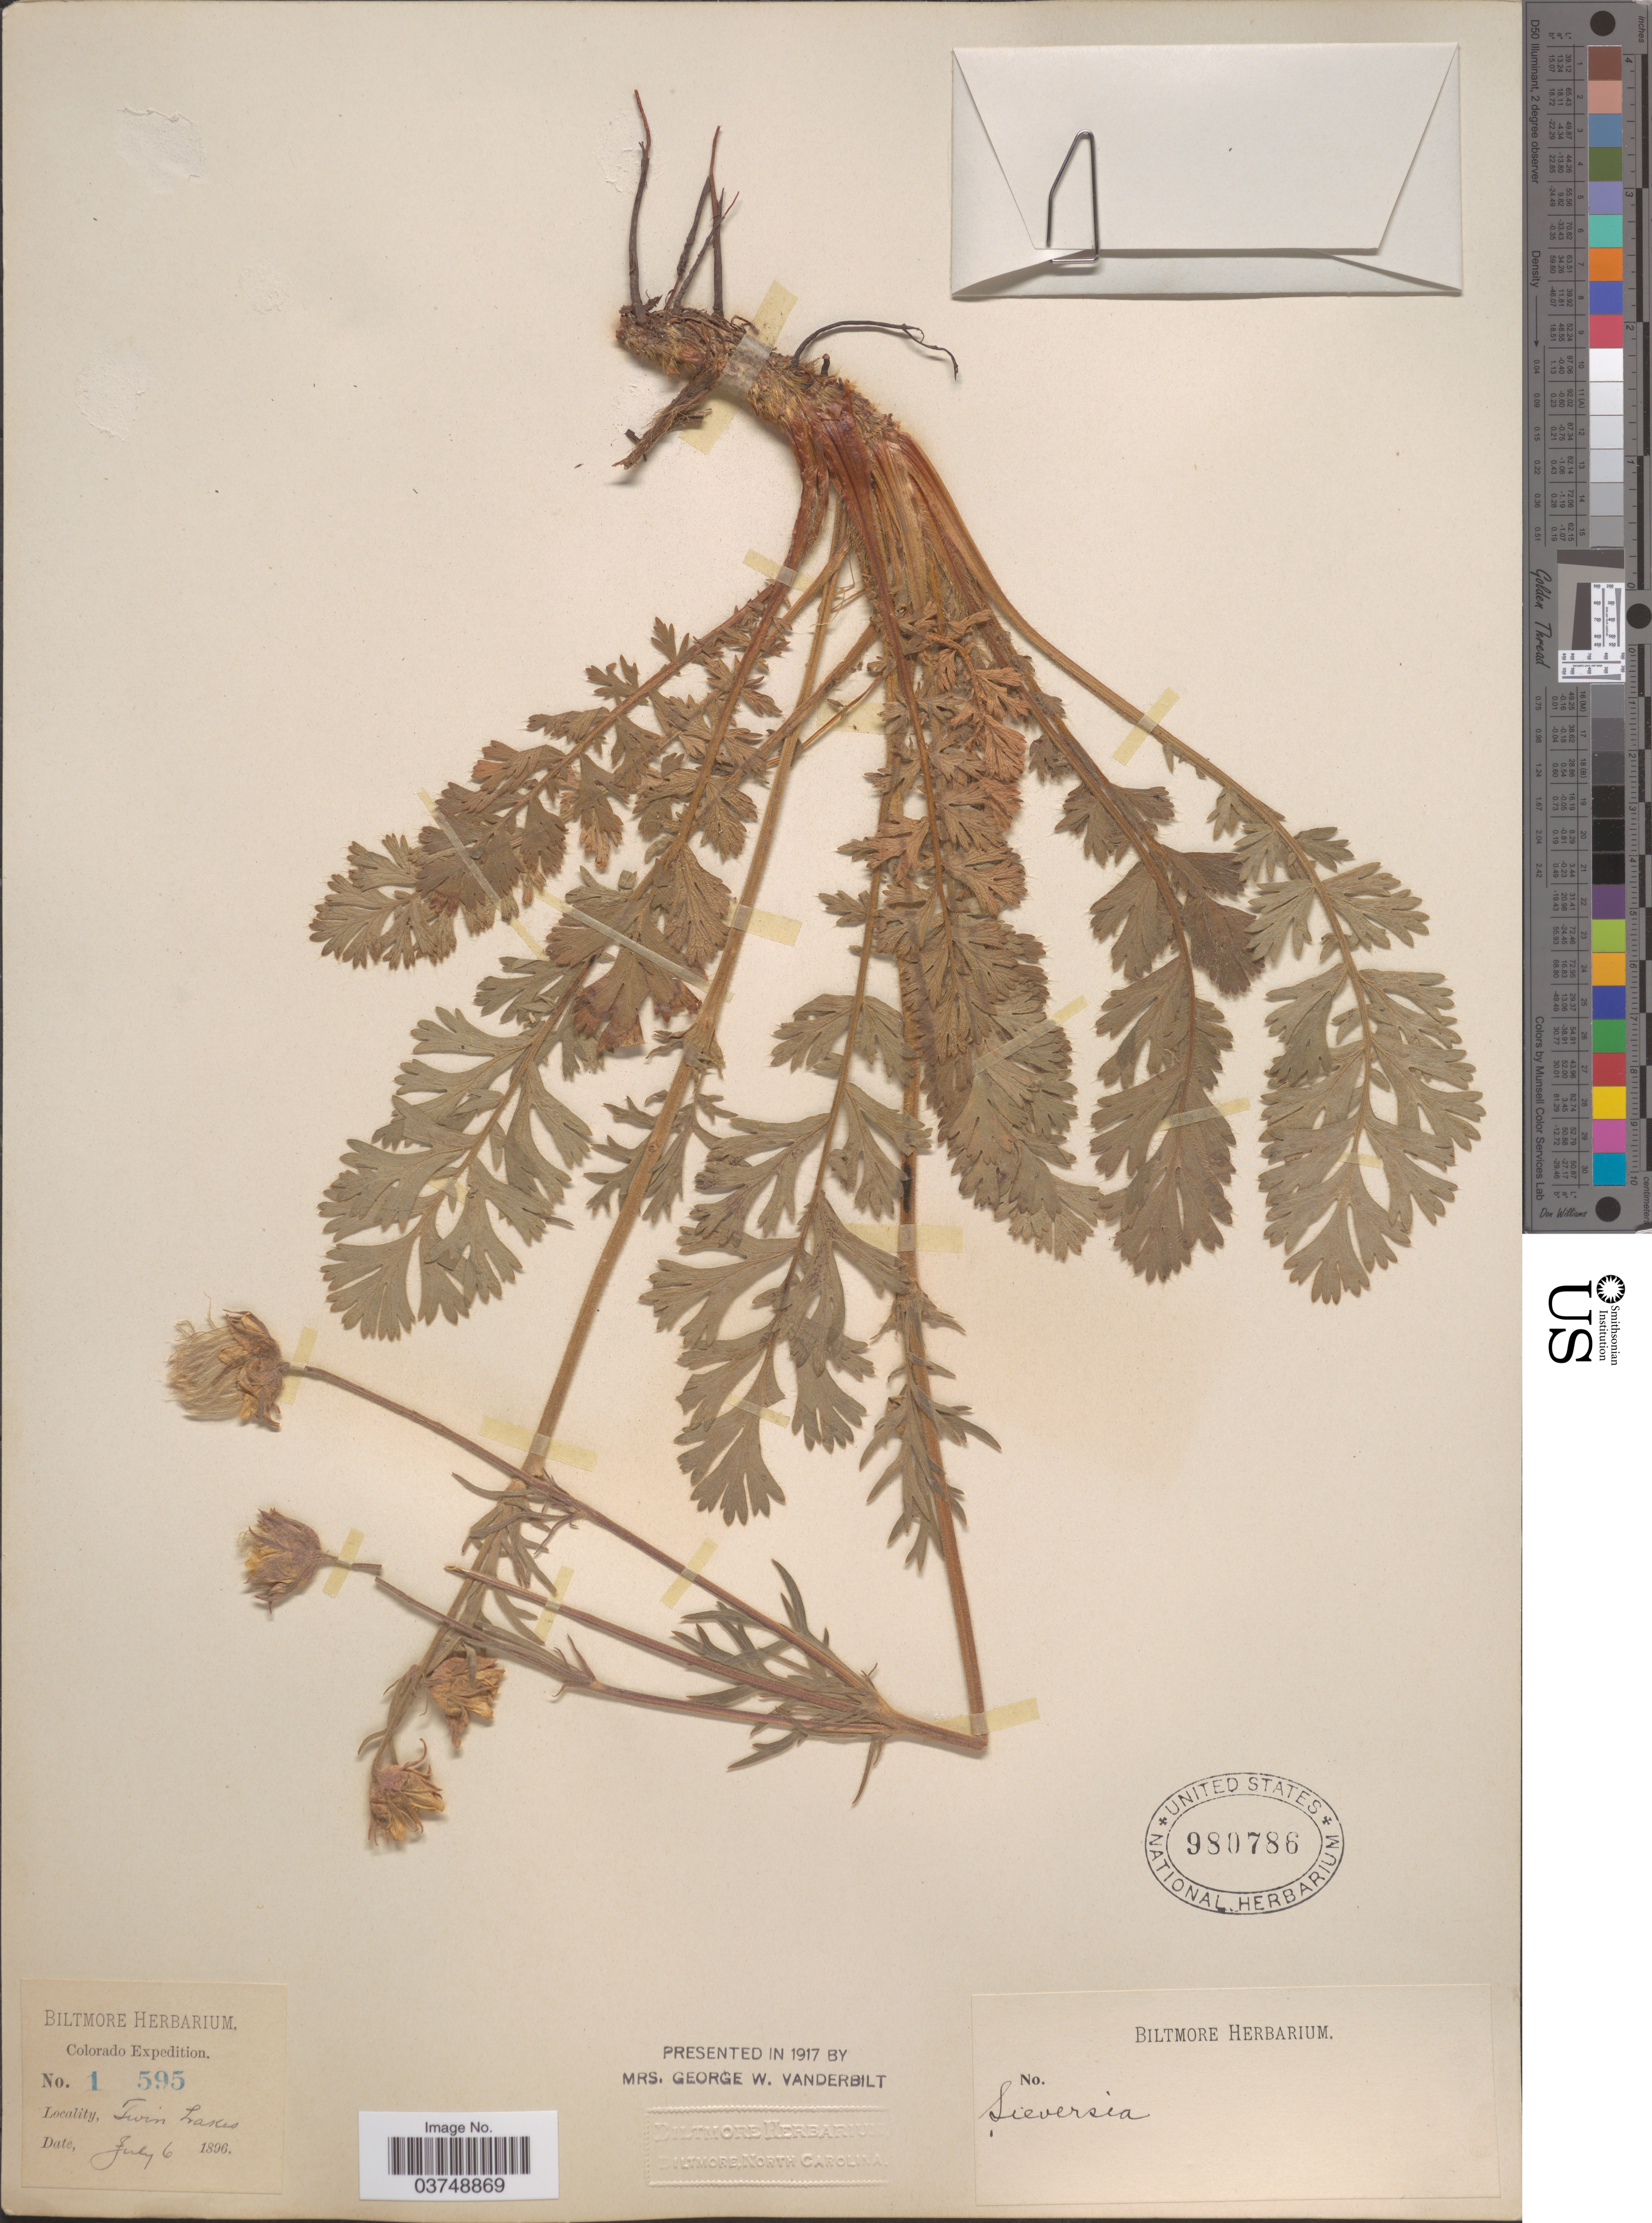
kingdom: Plantae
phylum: Tracheophyta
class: Magnoliopsida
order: Rosales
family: Rosaceae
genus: Geum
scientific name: Geum triflorum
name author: Pursh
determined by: Strong, Mark T., (BOT), Smithsonian Institution - National Museum of Natural History (UNITED STATES)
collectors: ex herb. Biltmore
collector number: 1595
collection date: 1896-07-06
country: United States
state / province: Colorado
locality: Twin Lakes.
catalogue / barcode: US 980786